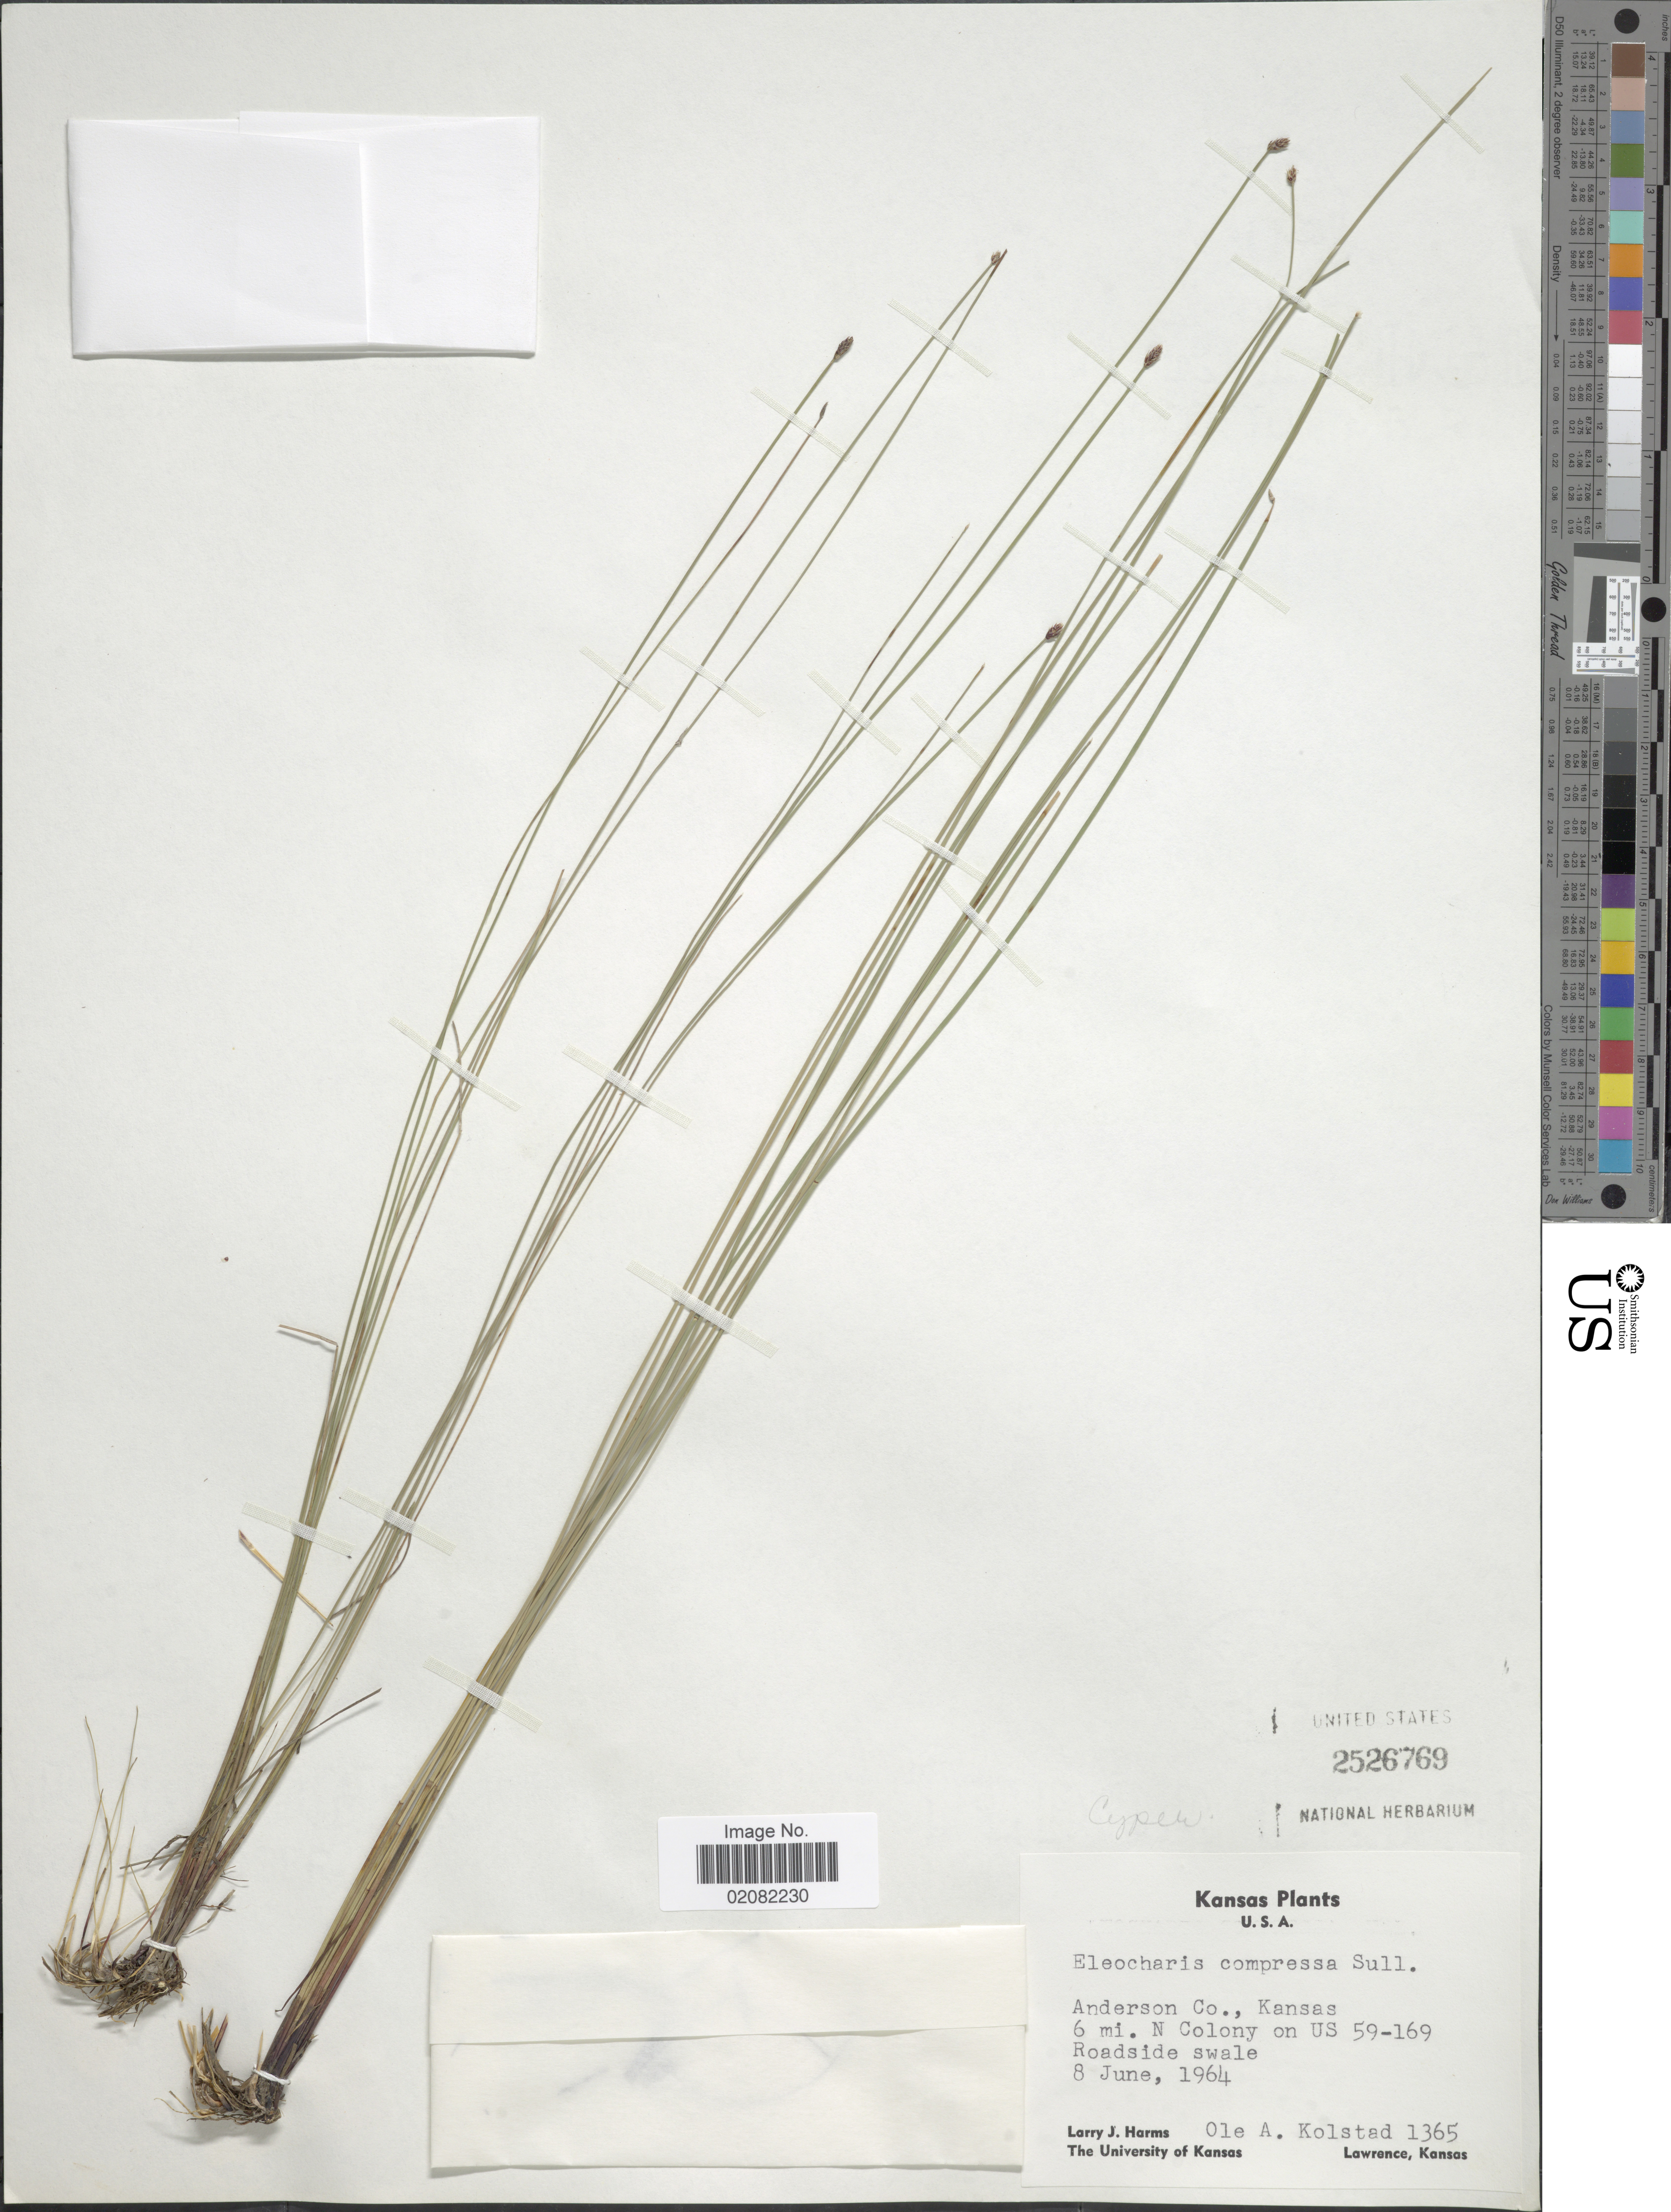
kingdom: Plantae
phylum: Tracheophyta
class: Liliopsida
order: Poales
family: Cyperaceae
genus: Eleocharis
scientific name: Eleocharis compressa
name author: Sull.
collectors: L. Harms & O. Kolstad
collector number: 1365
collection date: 1964-06-08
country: United States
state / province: Kansas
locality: Anderson Co., Kansas, 6 mi N Colony on US 59-169, Roadside swale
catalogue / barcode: US 2526769